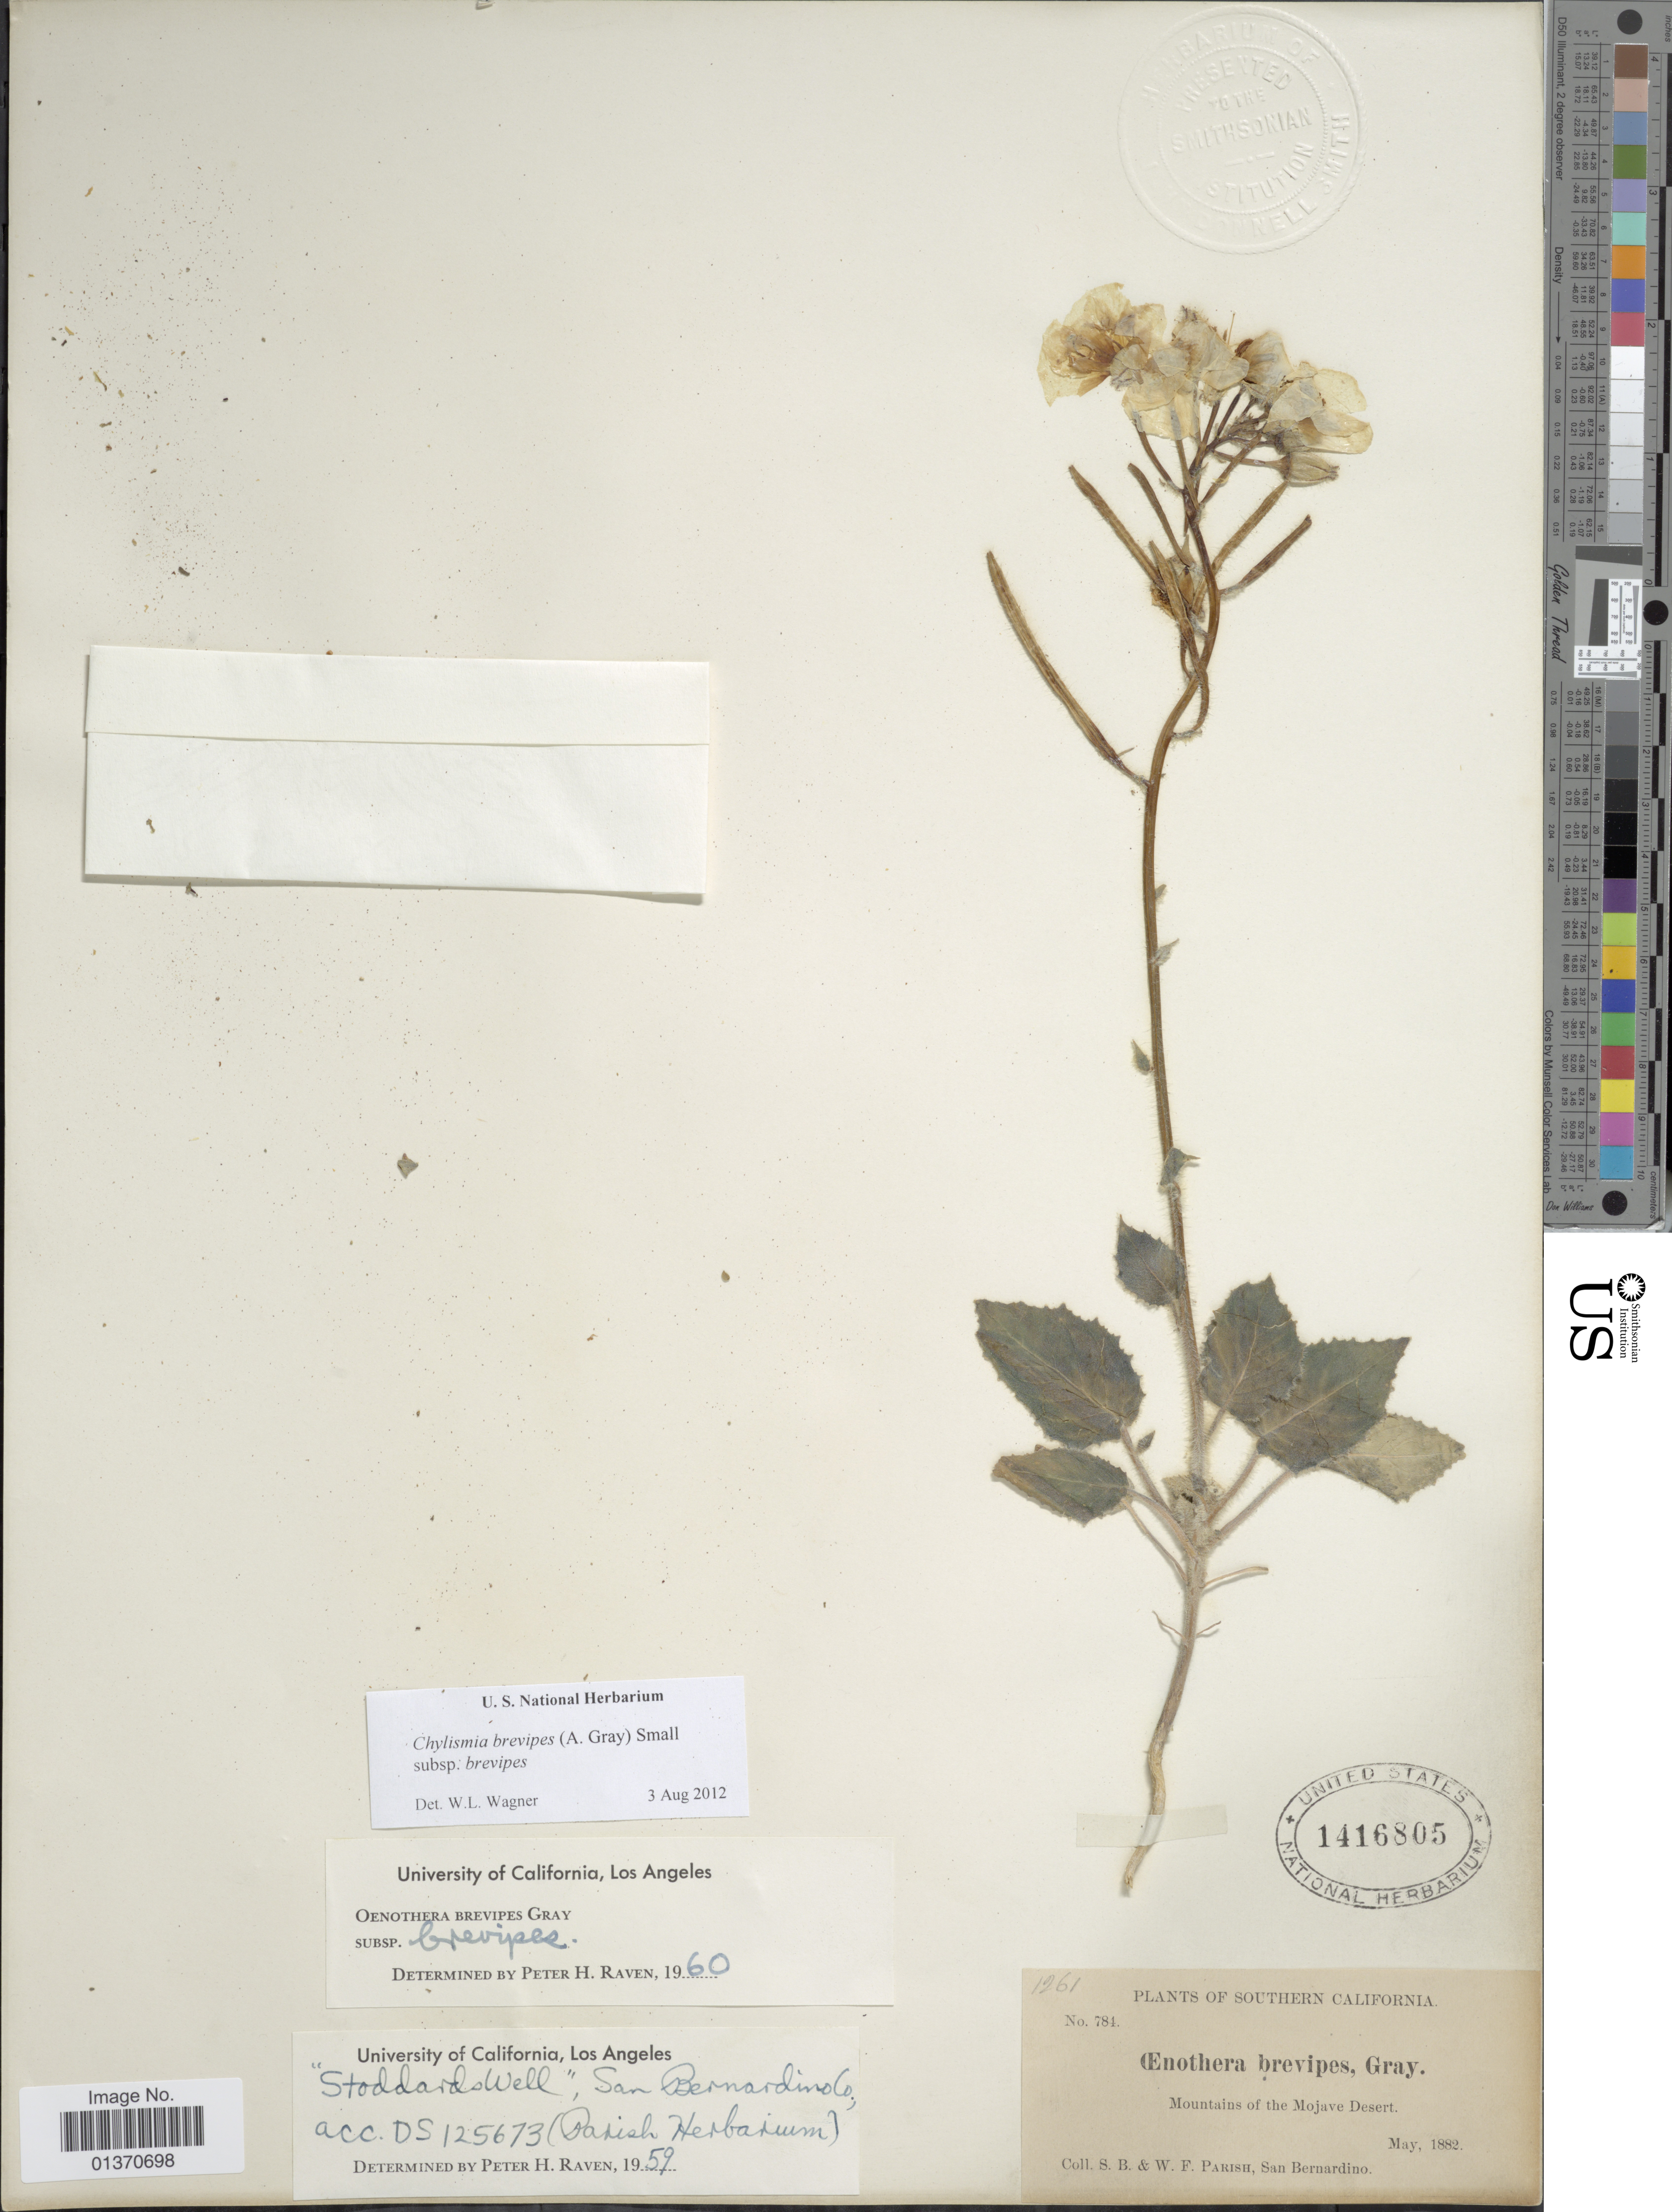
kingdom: Plantae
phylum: Tracheophyta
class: Magnoliopsida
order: Myrtales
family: Onagraceae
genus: Chylismia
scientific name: Chylismia brevipes subsp. brevipes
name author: (A. Gray) Small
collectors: S. B. Parish & W. F. Parish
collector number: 784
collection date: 1882-05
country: United States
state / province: California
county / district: San Bernardino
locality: Southern California, Mountains of the Mojave Desert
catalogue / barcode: US 1416805